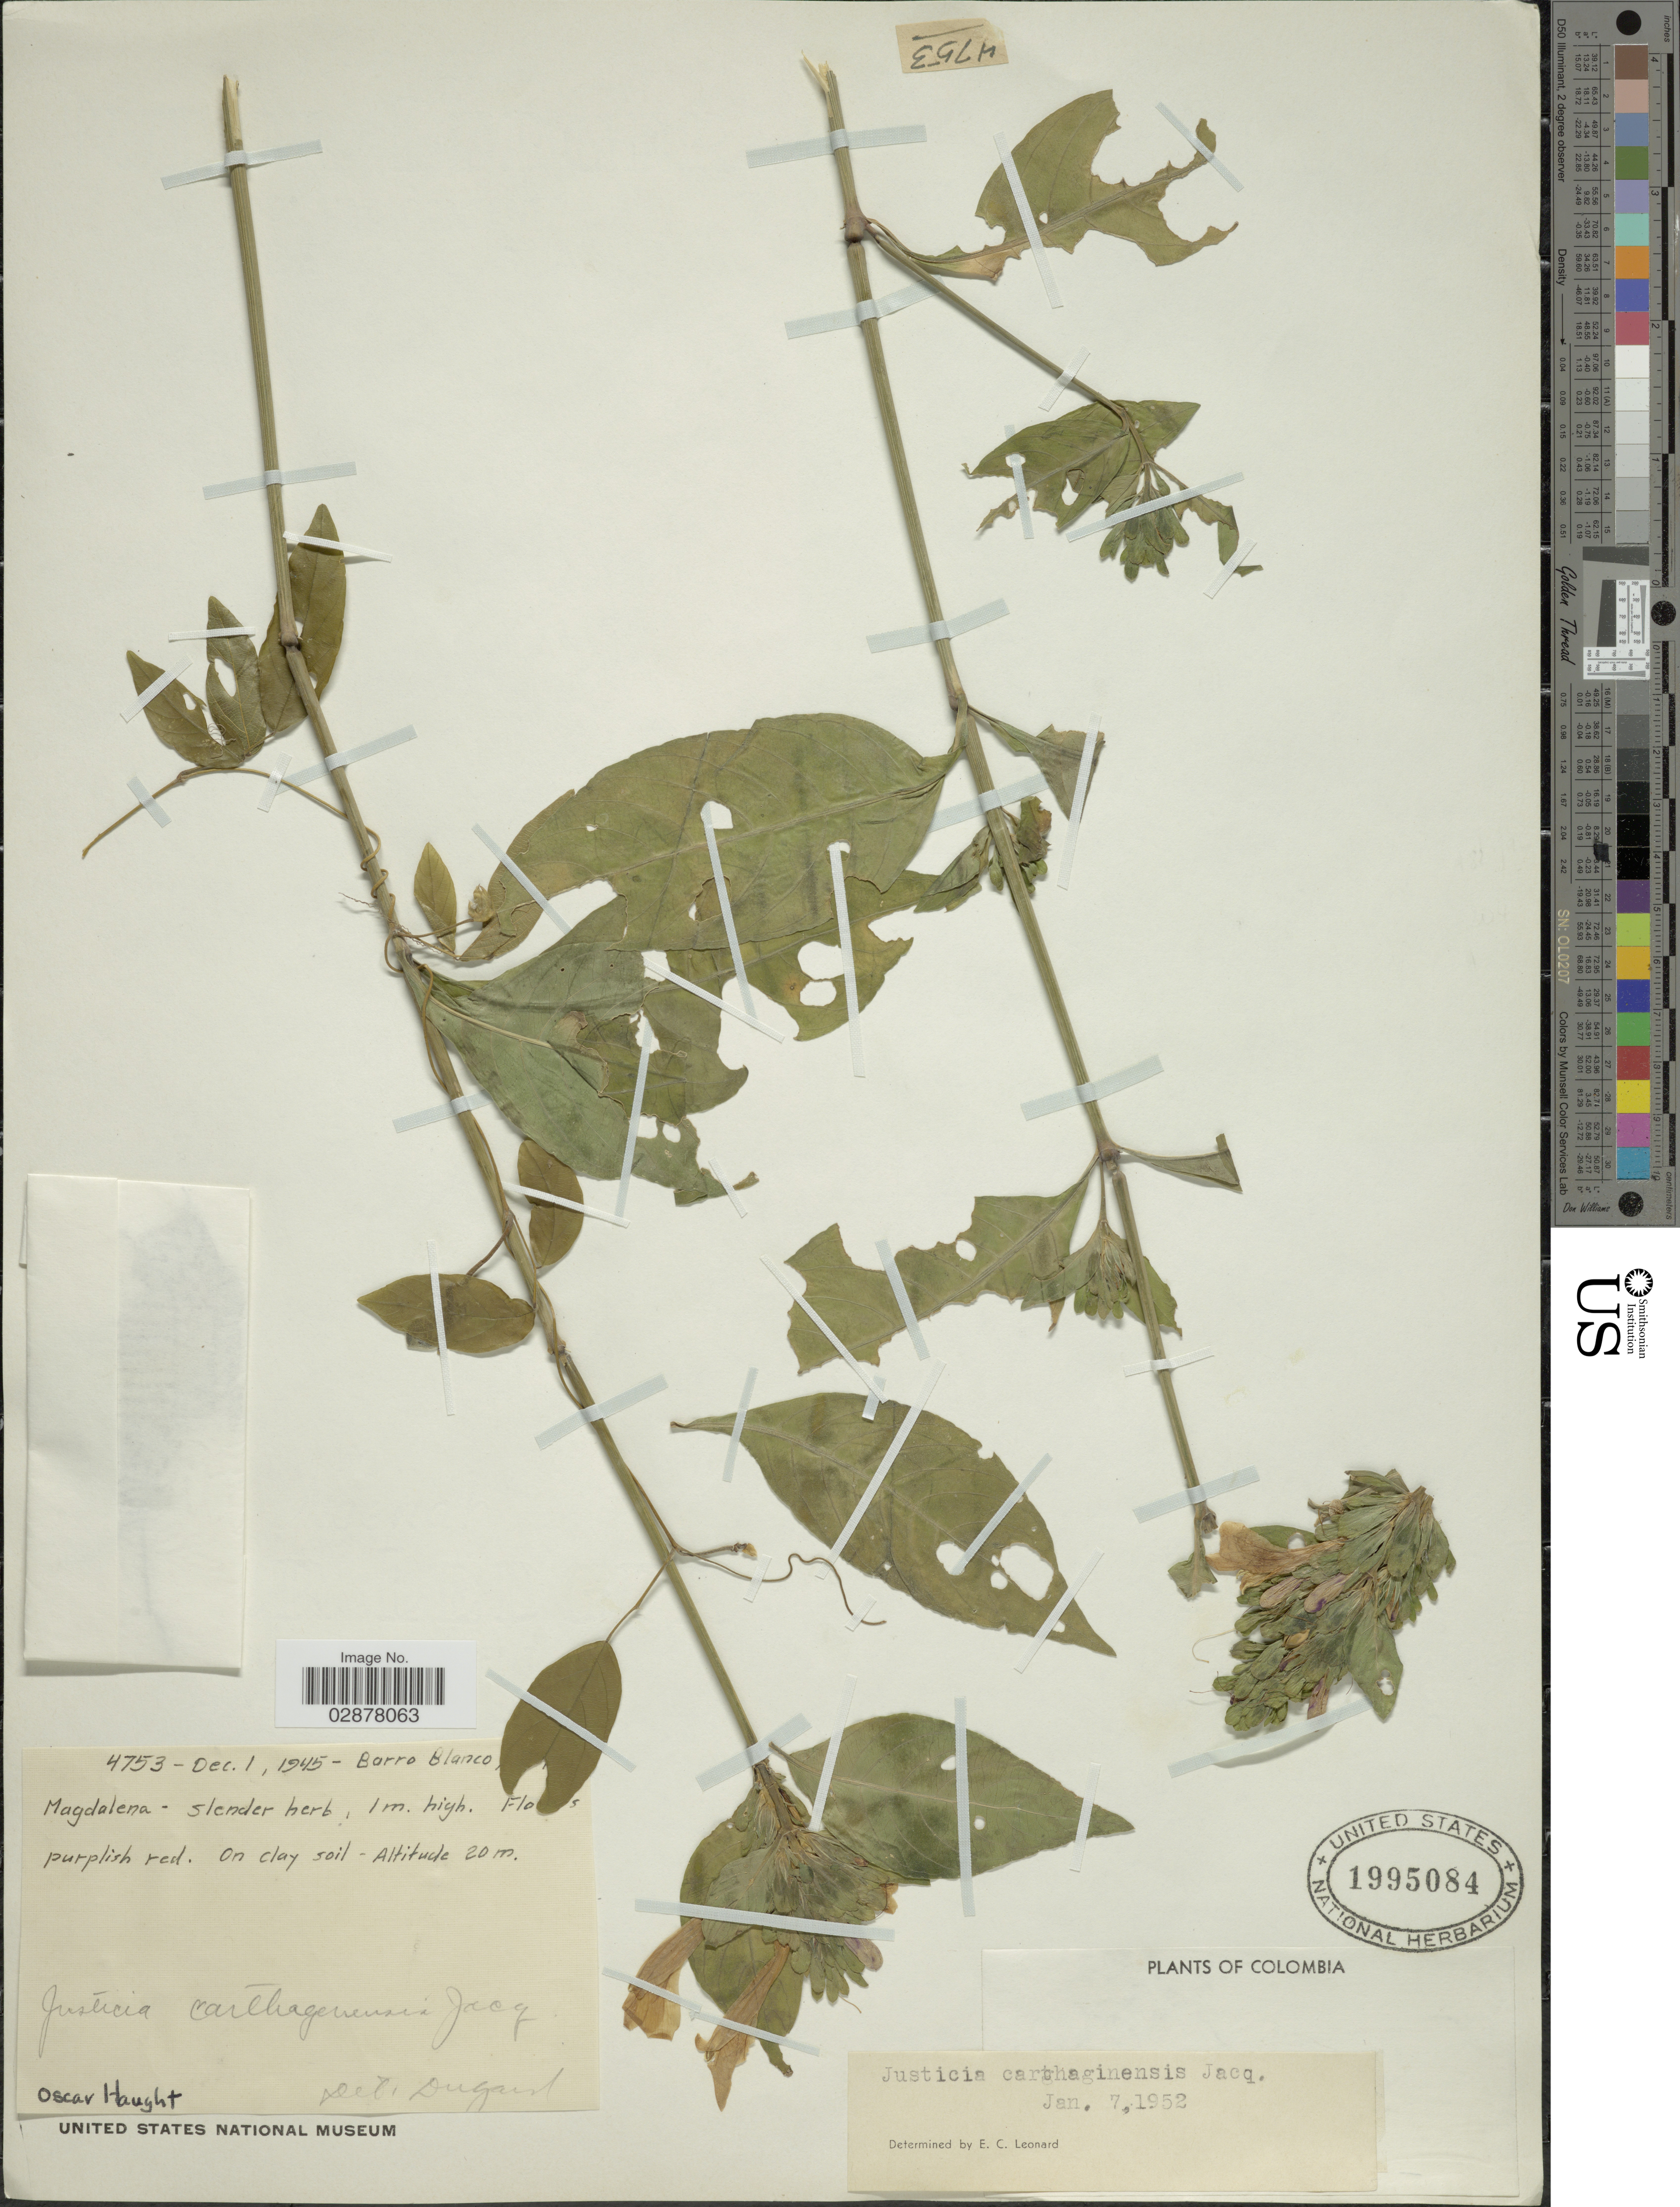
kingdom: Plantae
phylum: Tracheophyta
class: Magnoliopsida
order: Lamiales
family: Acanthaceae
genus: Justicia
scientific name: Justicia carthaginensis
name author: Jacq.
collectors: O. Haught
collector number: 4753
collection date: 1945-12-01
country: Colombia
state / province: Magdalena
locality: Barro Blanco, [illegible text].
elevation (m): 20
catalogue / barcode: US 1995084